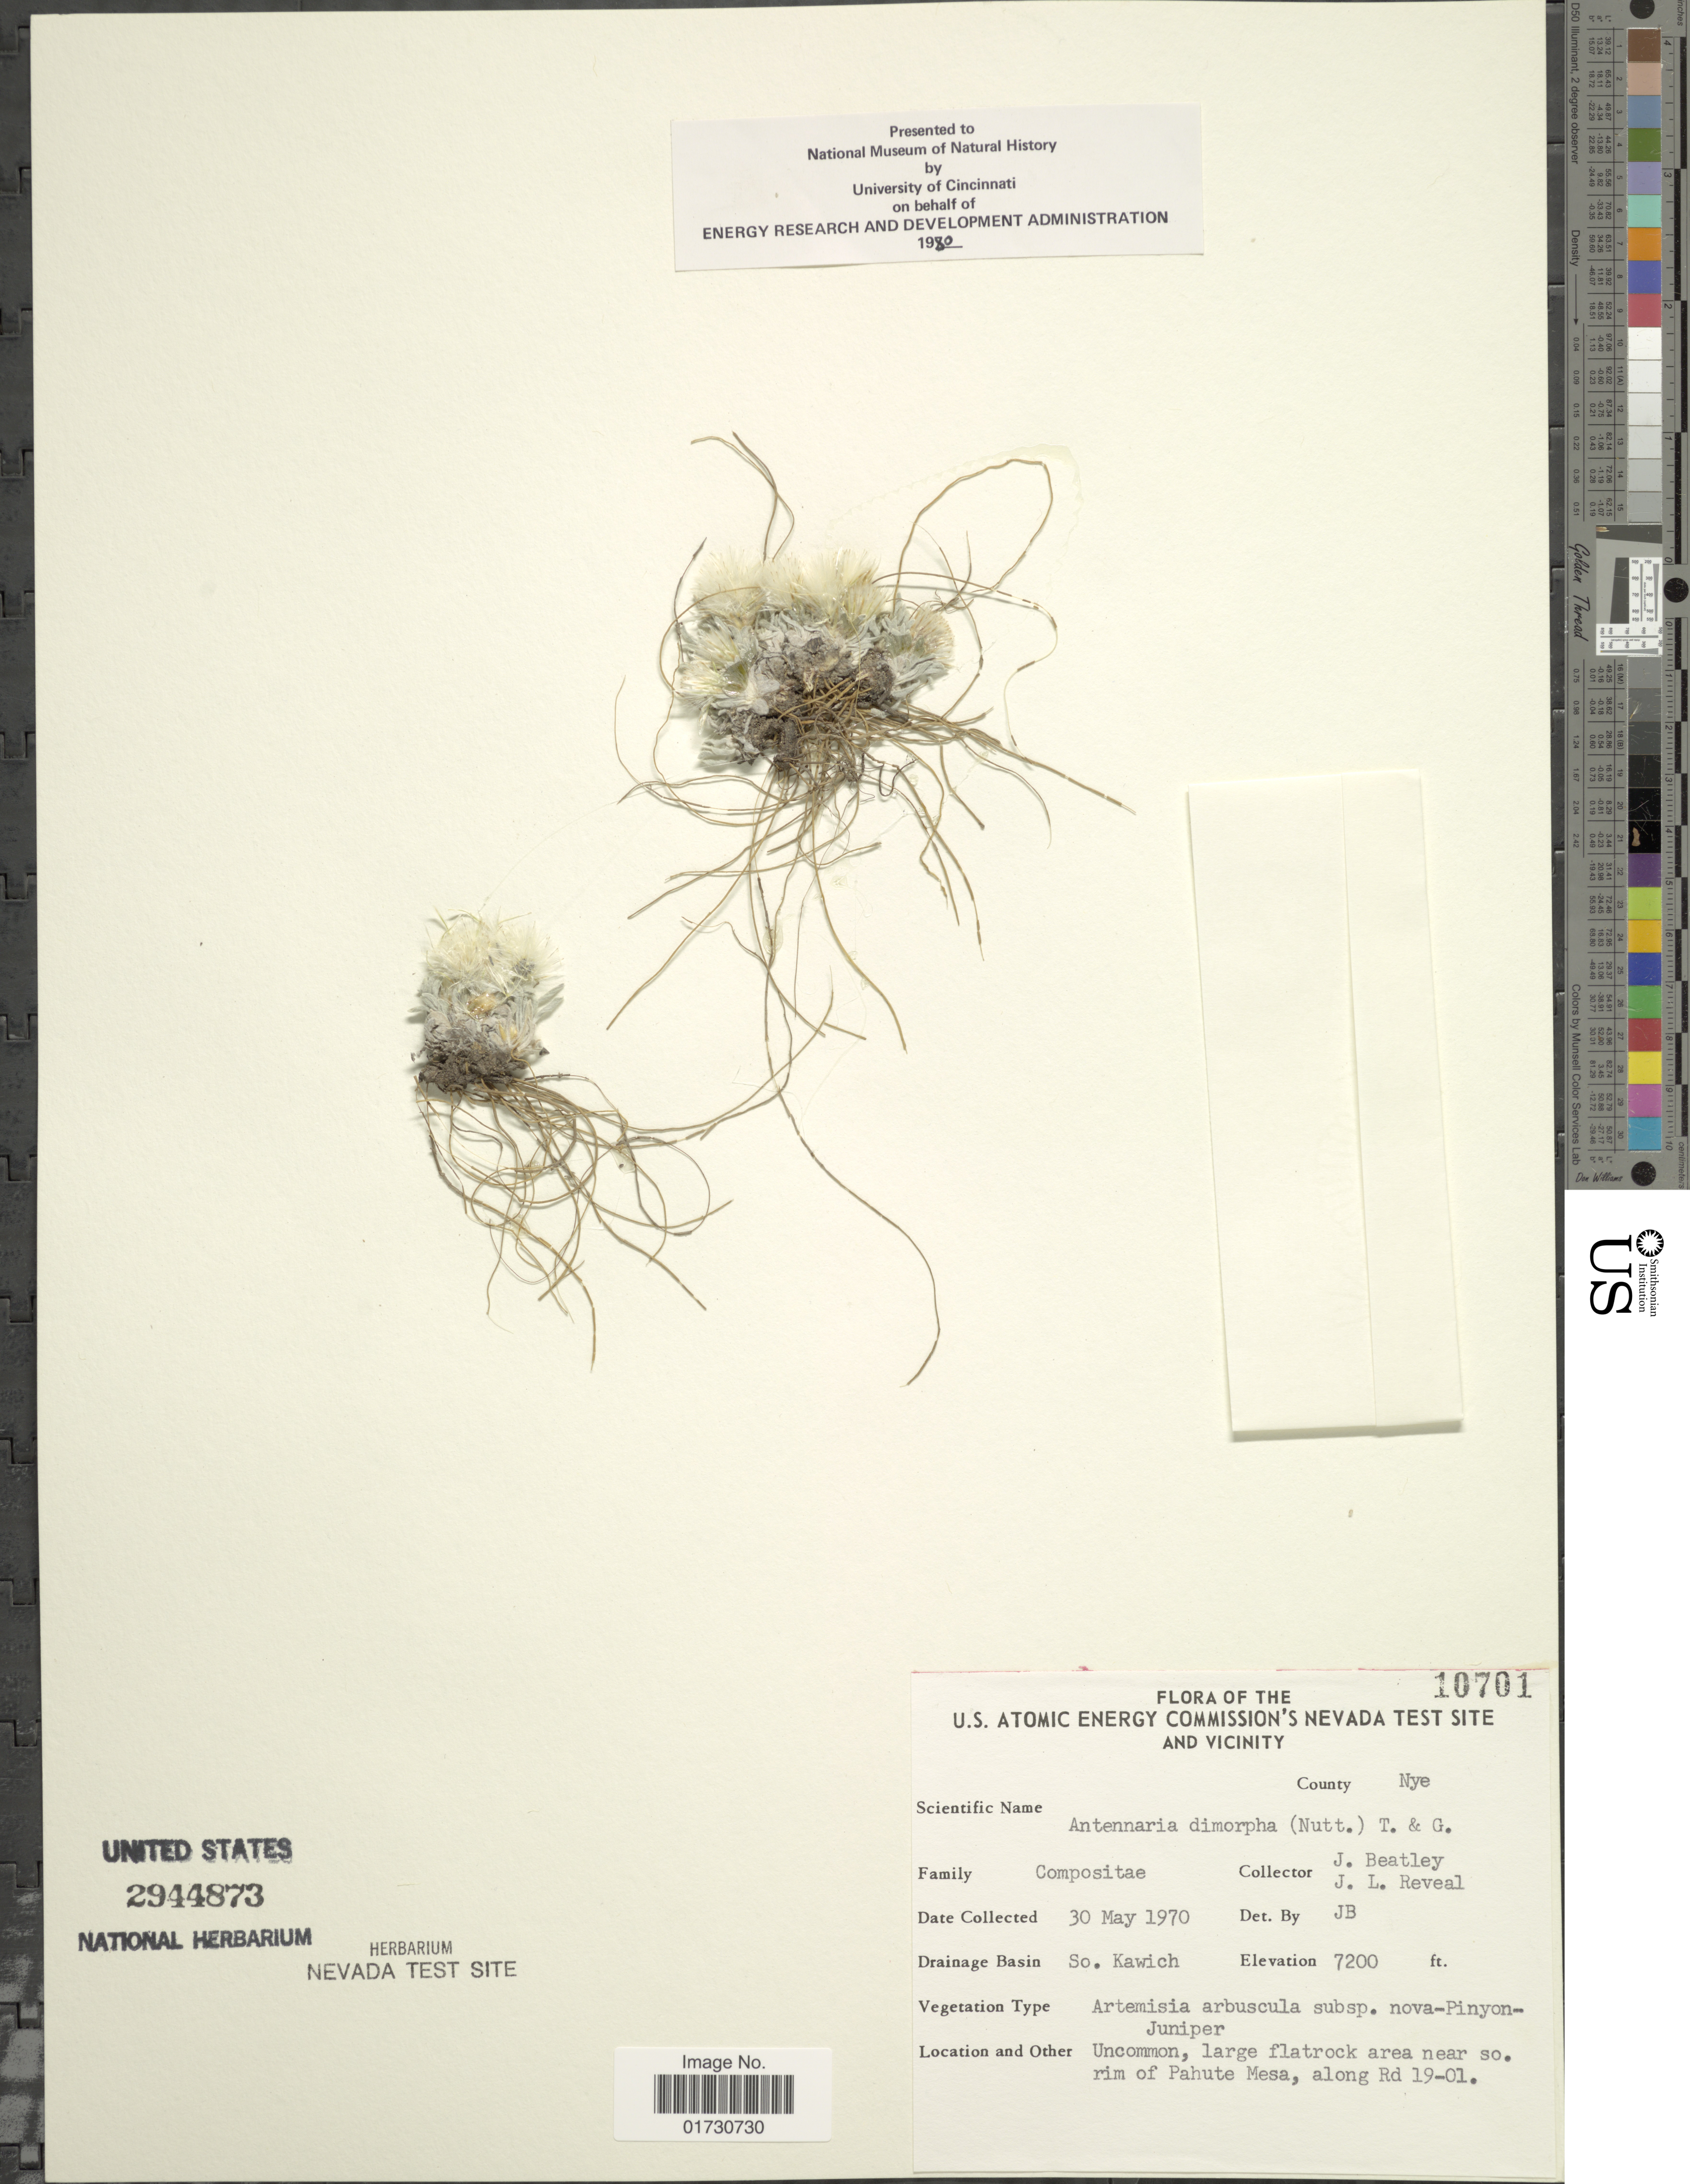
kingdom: Plantae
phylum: Tracheophyta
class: Magnoliopsida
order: Asterales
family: Asteraceae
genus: Antennaria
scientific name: Antennaria dimorpha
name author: (Nutt.) Torr. & A. Gray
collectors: J. C. Beatley & J. L. Reveal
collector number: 10701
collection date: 1970-05-30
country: United States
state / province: Nevada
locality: U. S. Atomic Energy Commission's Nevada Test Site And Vicinity, County Nye, Drainage Basin So. Kawich, Umcommon, large flatrock area near so. rim of Pahute Mesa, along Rd 19-01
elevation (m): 2195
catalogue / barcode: US 2944873